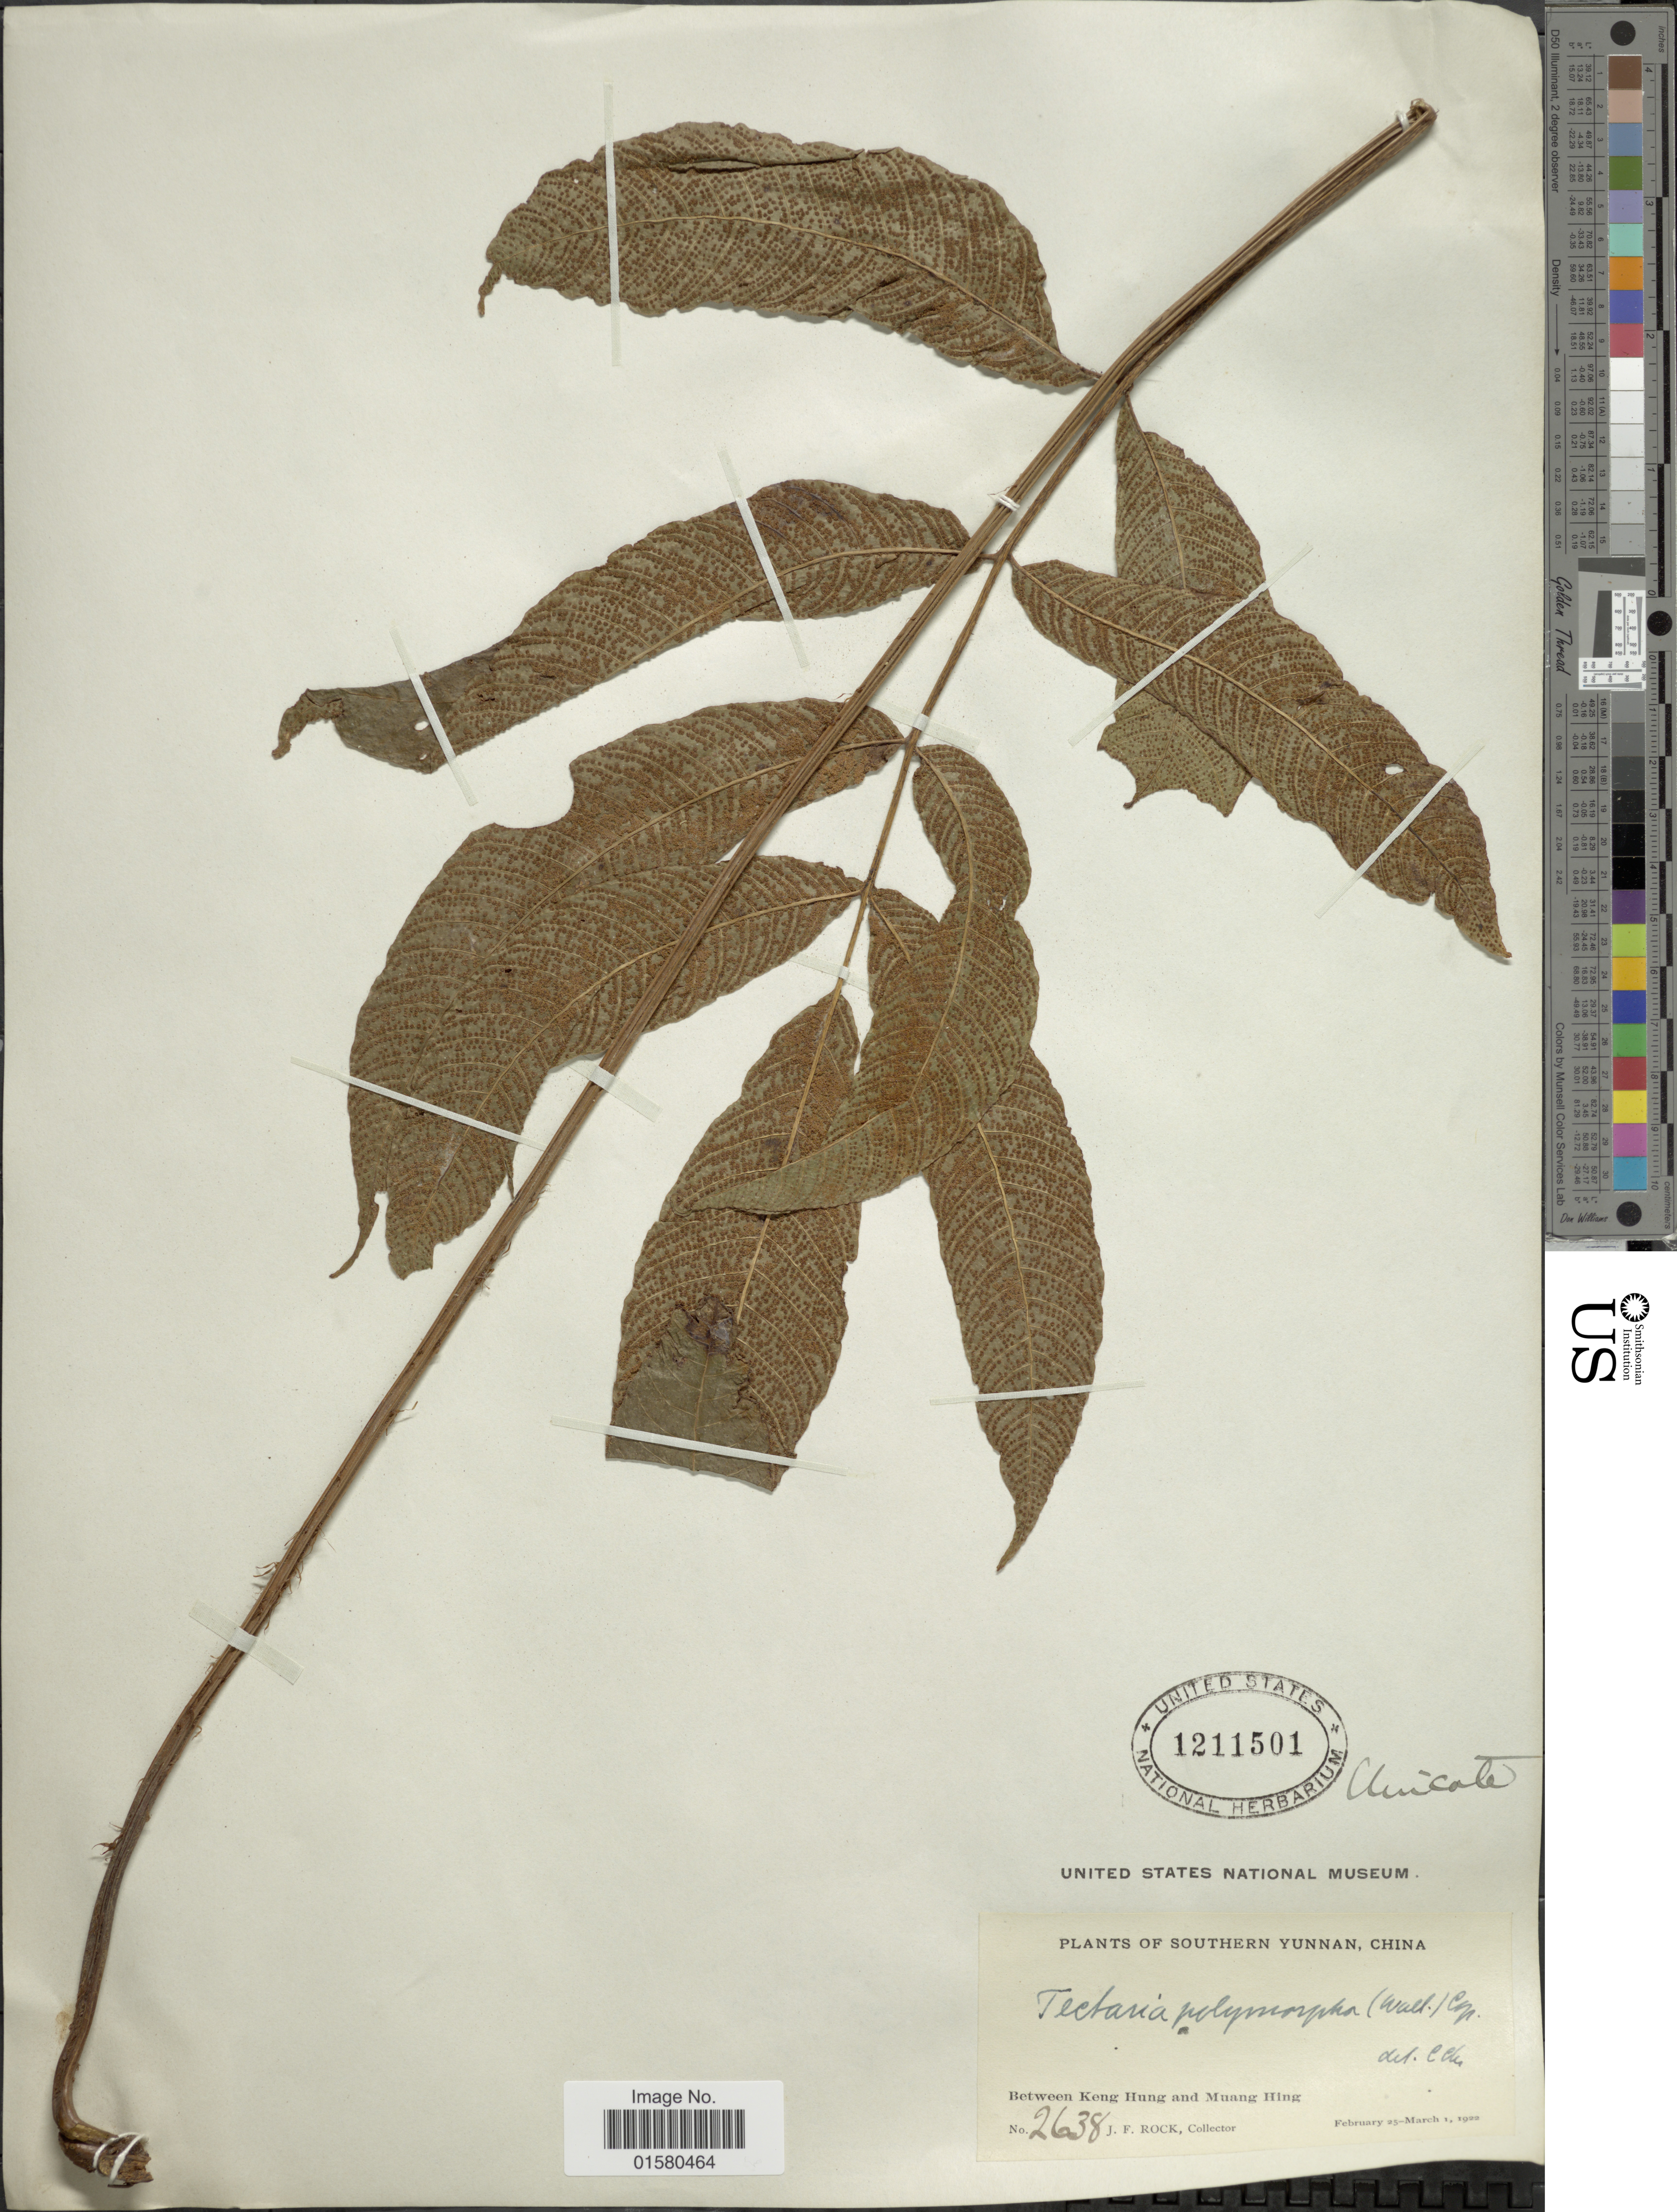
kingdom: Plantae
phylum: Tracheophyta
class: Polypodiopsida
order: Polypodiales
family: Tectariaceae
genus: Tectaria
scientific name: Tectaria polymorpha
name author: (Wall. ex Hook.) Copel.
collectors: J. Rock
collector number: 2638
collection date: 1922-02-25/1922-03-01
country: China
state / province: Yunnan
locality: Southern Yunnan, china, between Keng Hung and Muang Hing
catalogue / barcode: US 1211501